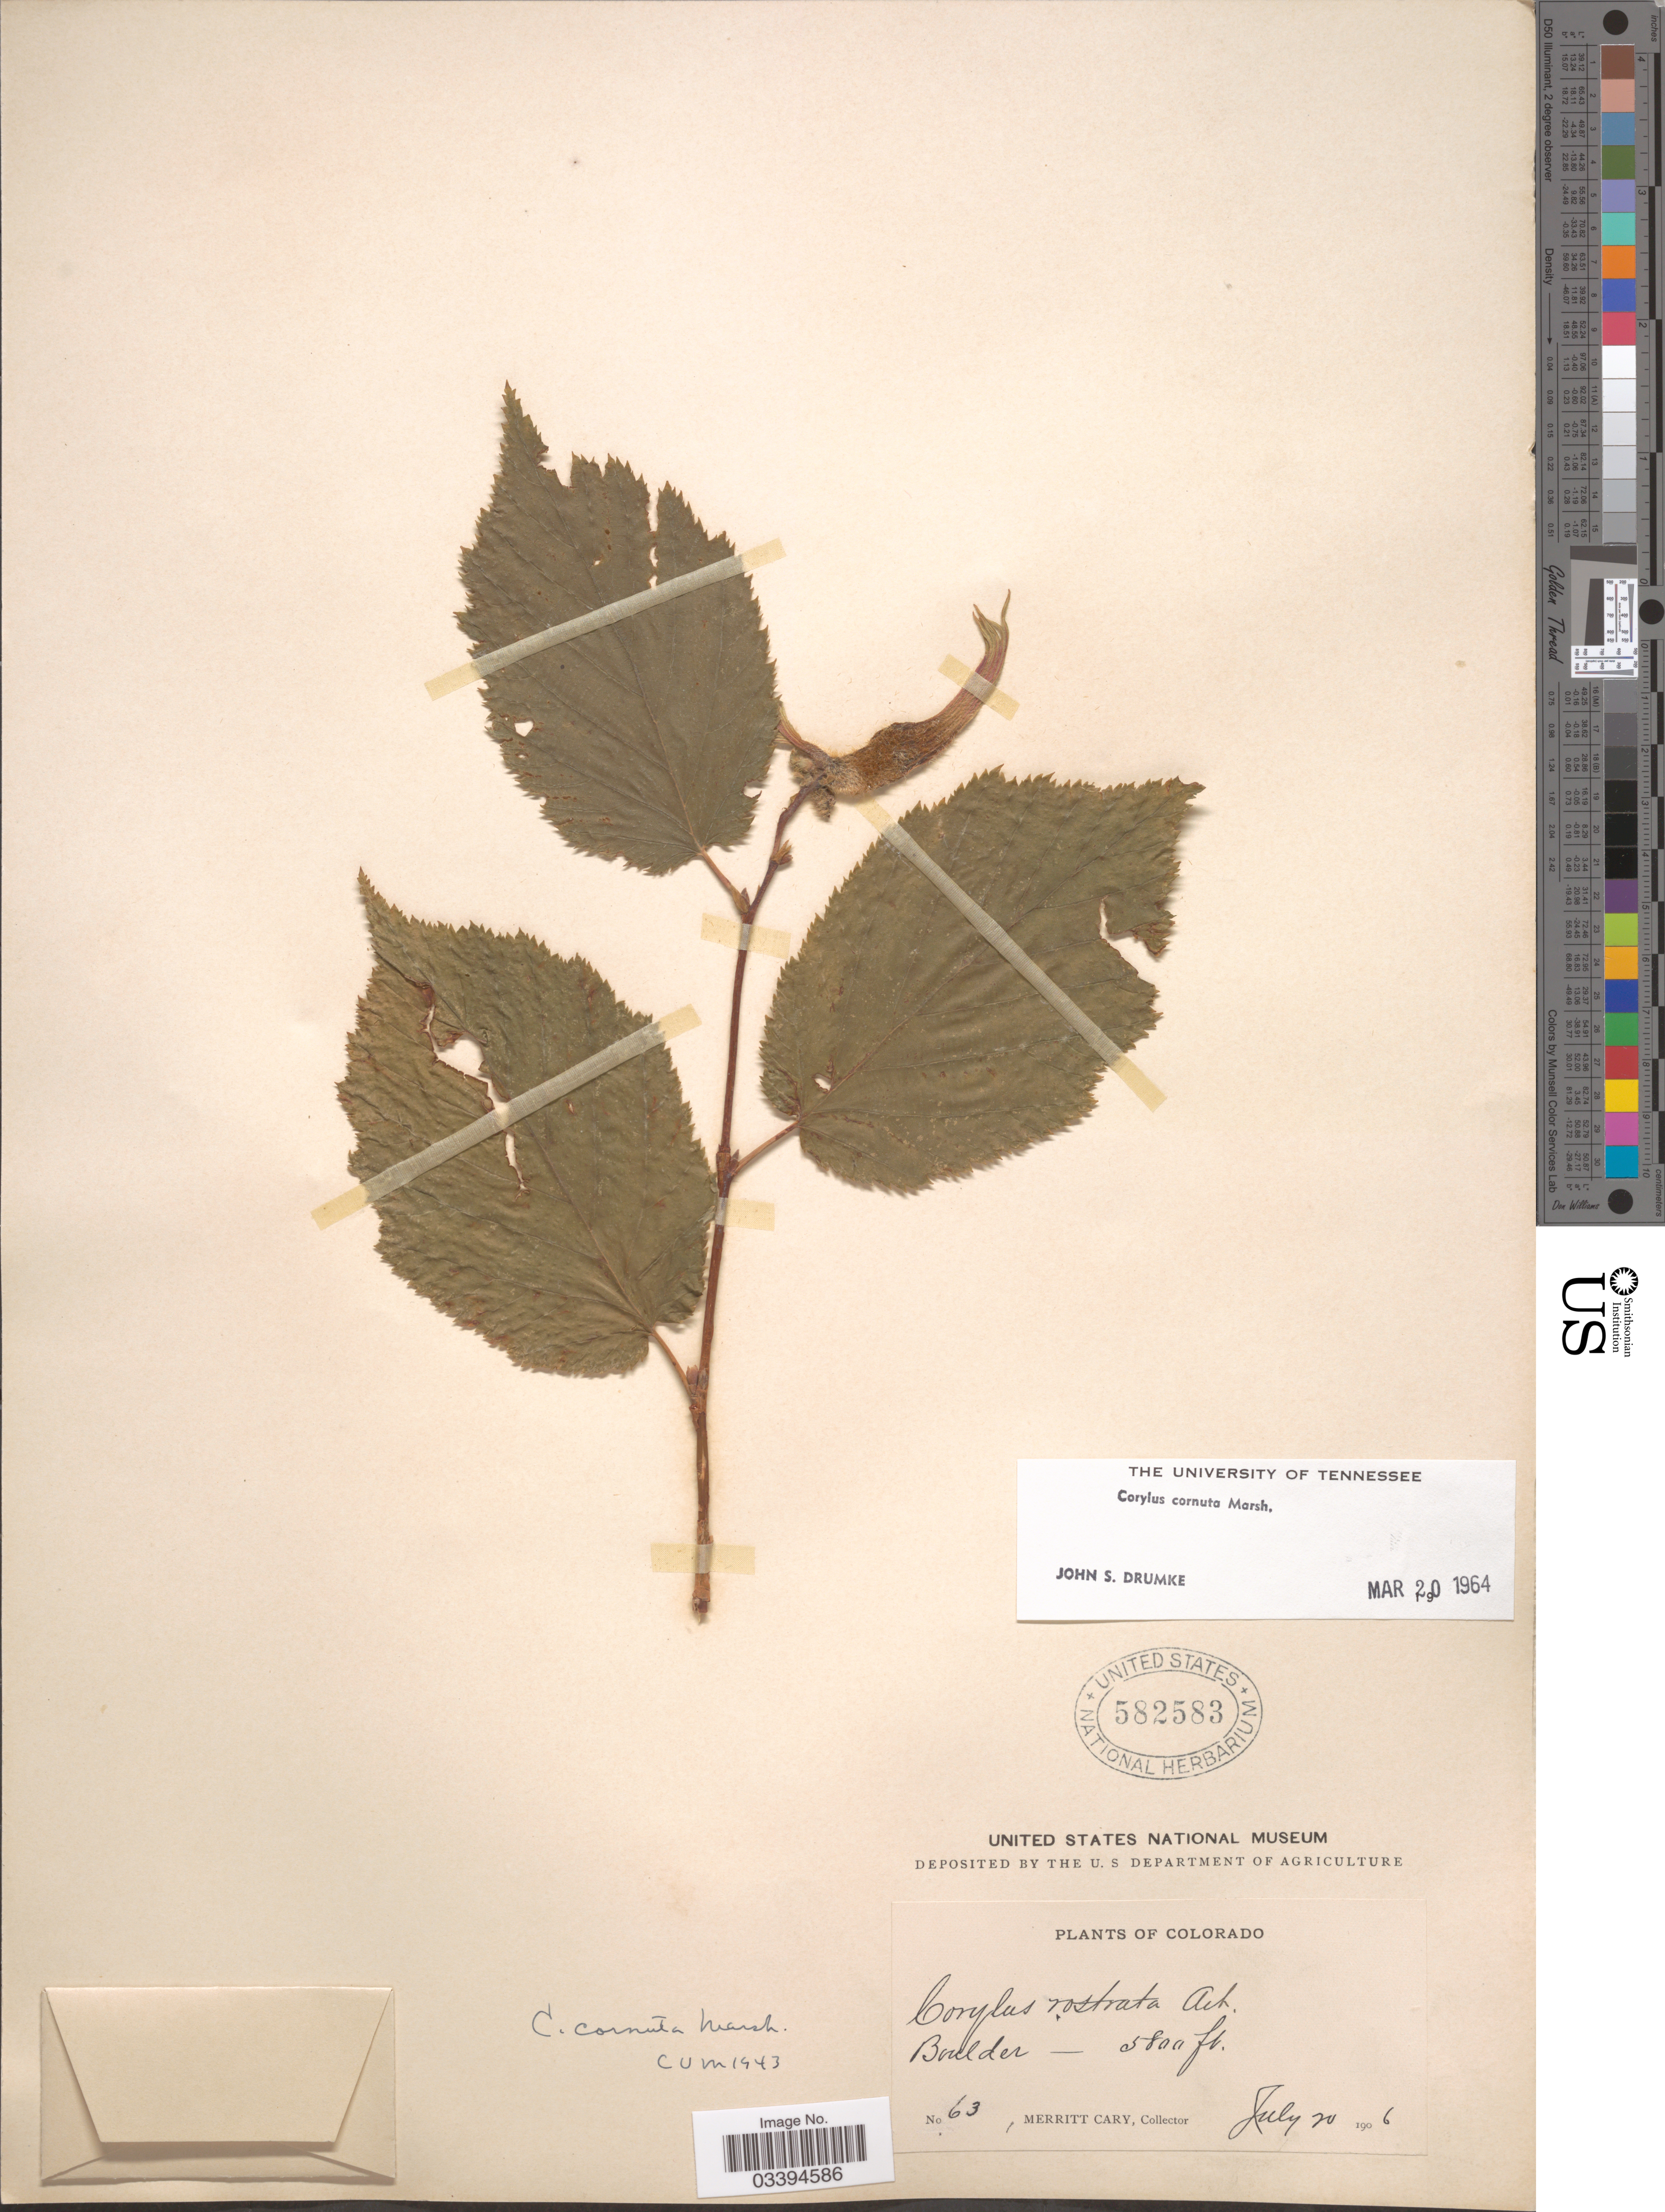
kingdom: Plantae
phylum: Tracheophyta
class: Magnoliopsida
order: Fagales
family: Betulaceae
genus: Corylus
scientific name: Corylus cornuta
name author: Marshall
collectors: M. Cary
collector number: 63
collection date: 1906-07-20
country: United States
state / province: Colorado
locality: Boulder.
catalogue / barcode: US 582583